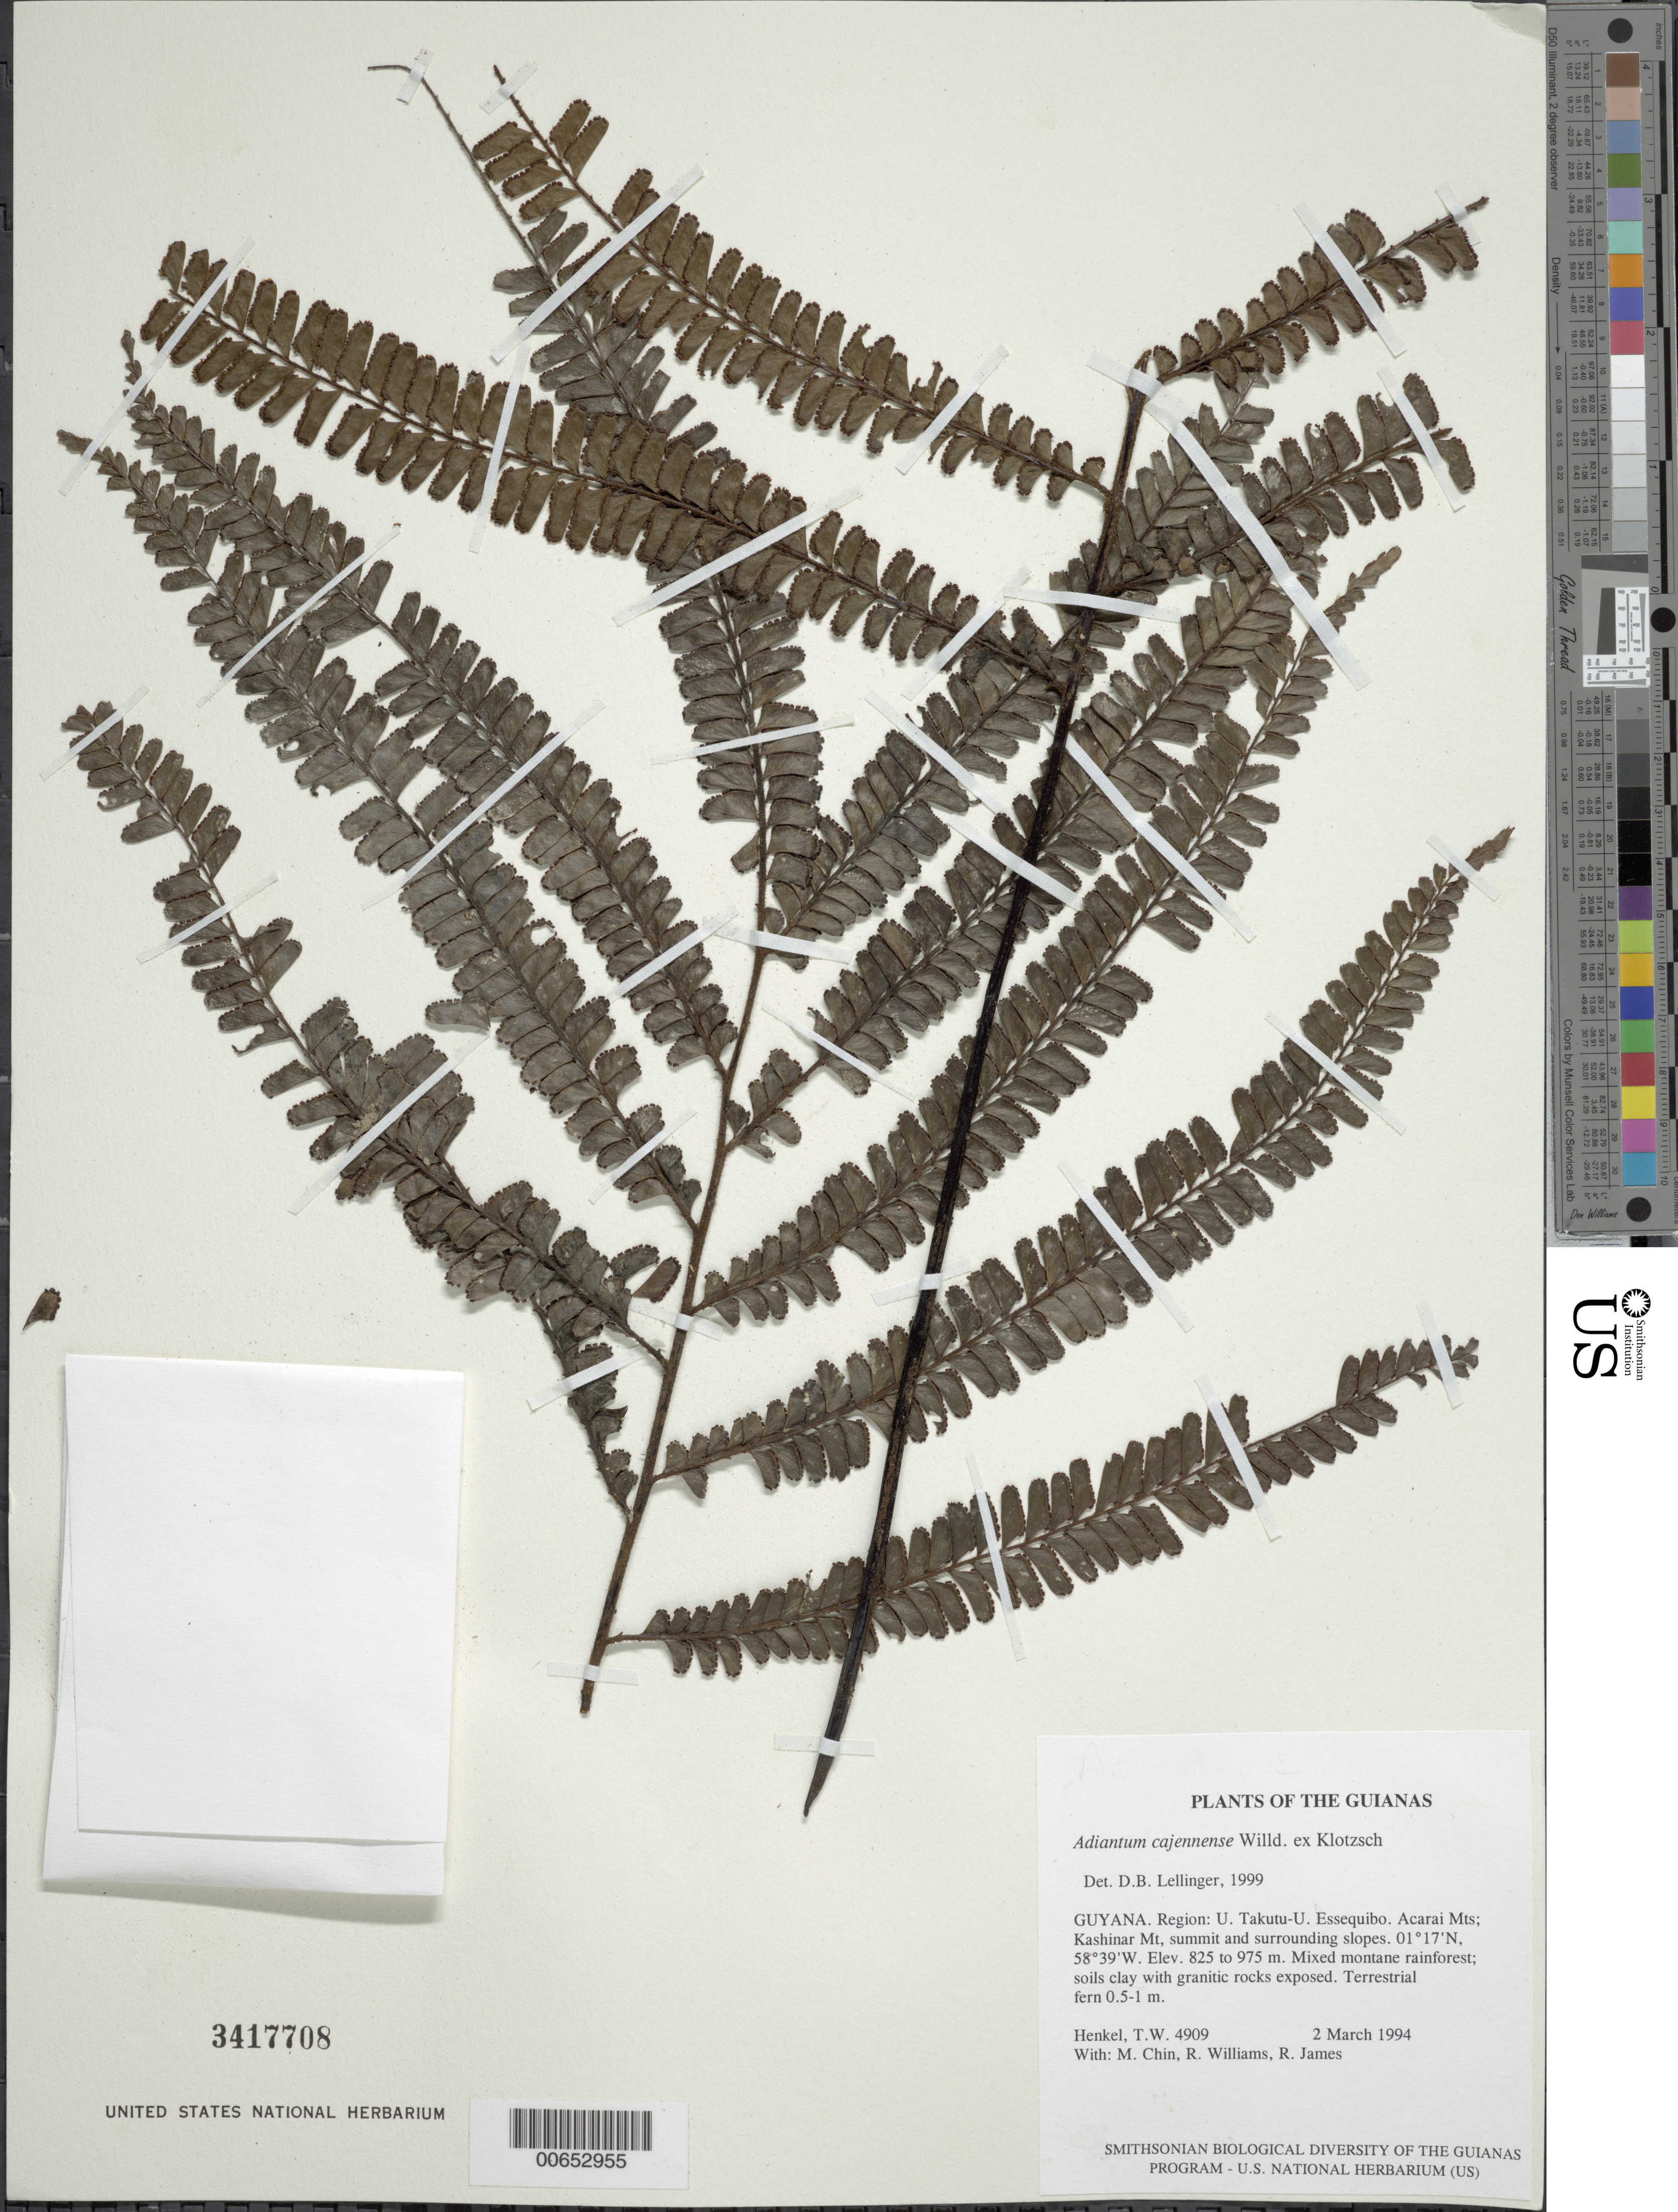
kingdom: Plantae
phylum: Tracheophyta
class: Polypodiopsida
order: Polypodiales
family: Pteridaceae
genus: Adiantum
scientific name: Adiantum cajennense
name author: Willd. ex Klotzsch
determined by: Lellinger, David B., (BOT), Smithsonian Institution - National Museum of Natural History (UNITED STATES)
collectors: T. Henkel, M. Chin, R. Williams & R. James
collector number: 4909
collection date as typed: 2 March 1994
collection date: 1994-03-02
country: Guyana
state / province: U. Takutu-U. Essequibo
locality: Acarai Mts; Kashinar Mt, summit and surrounding slopes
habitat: Mixed montane rainforest; soils clay with granitic rocks exposed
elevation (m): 825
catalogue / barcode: US 3417708